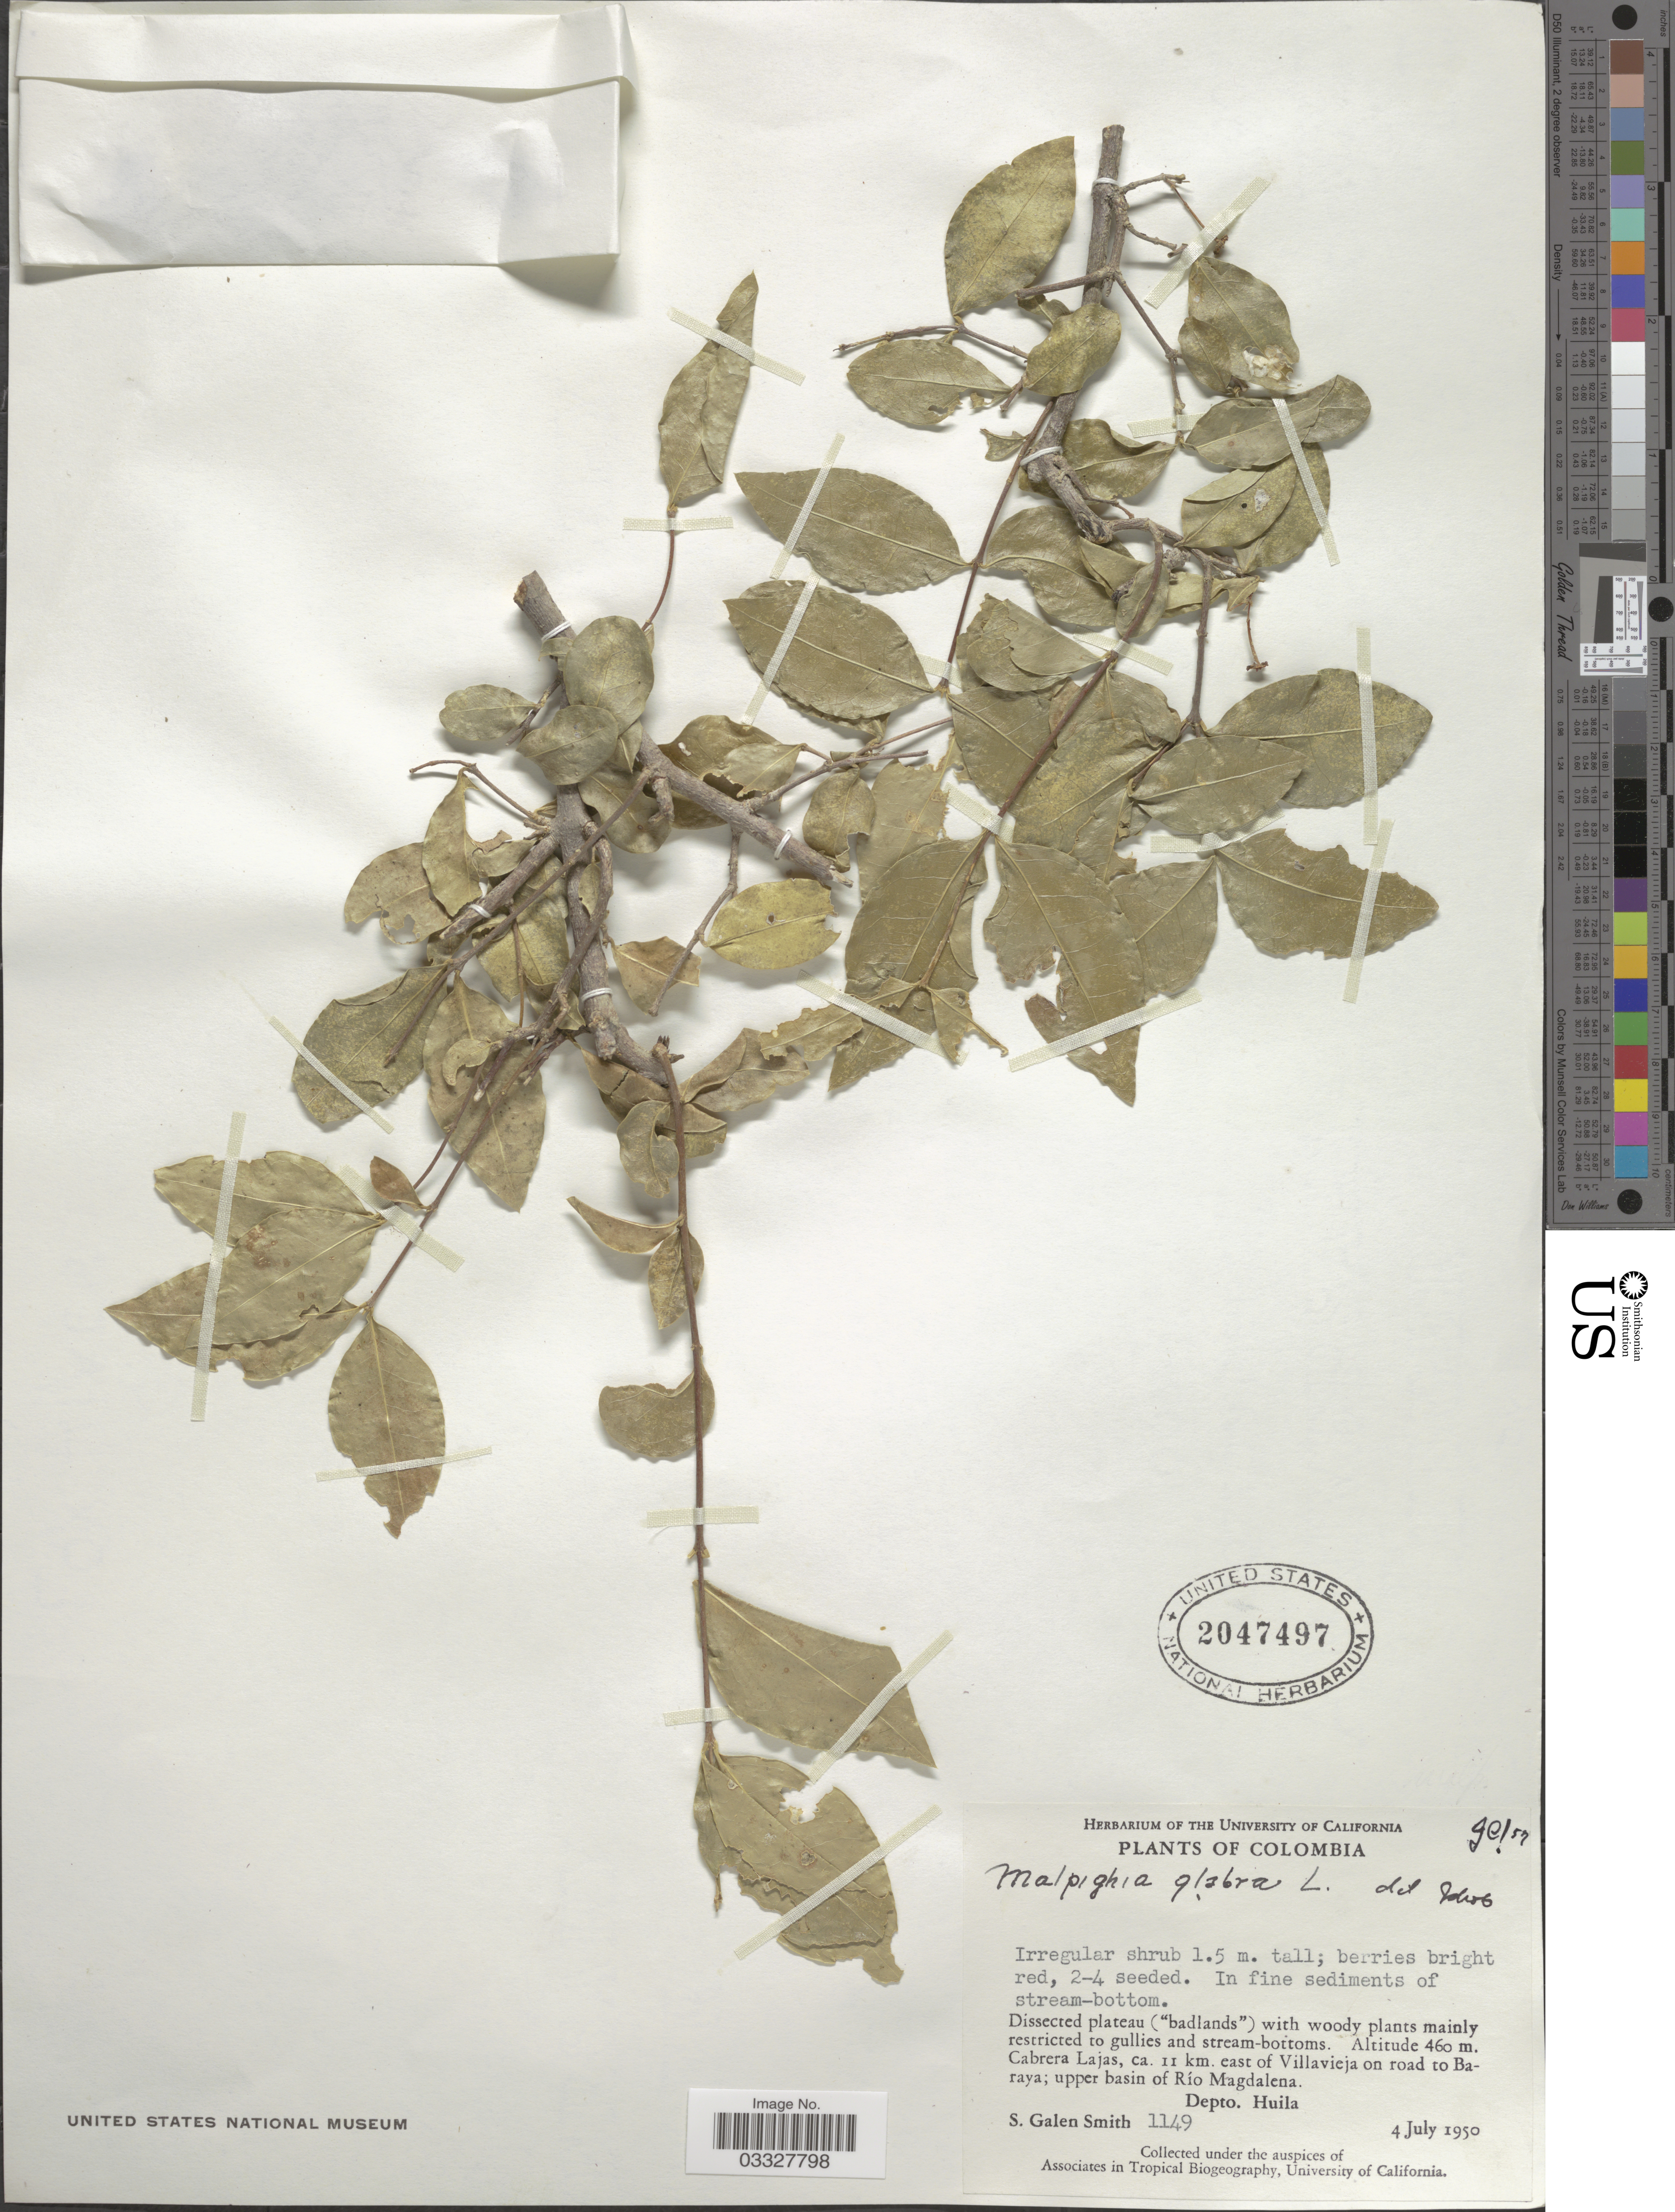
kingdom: Plantae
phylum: Tracheophyta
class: Magnoliopsida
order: Malpighiales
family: Malpighiaceae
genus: Malpighia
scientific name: Malpighia glabra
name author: L.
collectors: S. G. Smith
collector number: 1149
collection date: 1950-07-04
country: Colombia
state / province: Huila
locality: Cabrera Lajas, ca. 11 km. east of Villavieja on road to Baraya; upper basin of Río Magdalena. Depto. Huila.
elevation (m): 460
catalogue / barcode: US 2047497